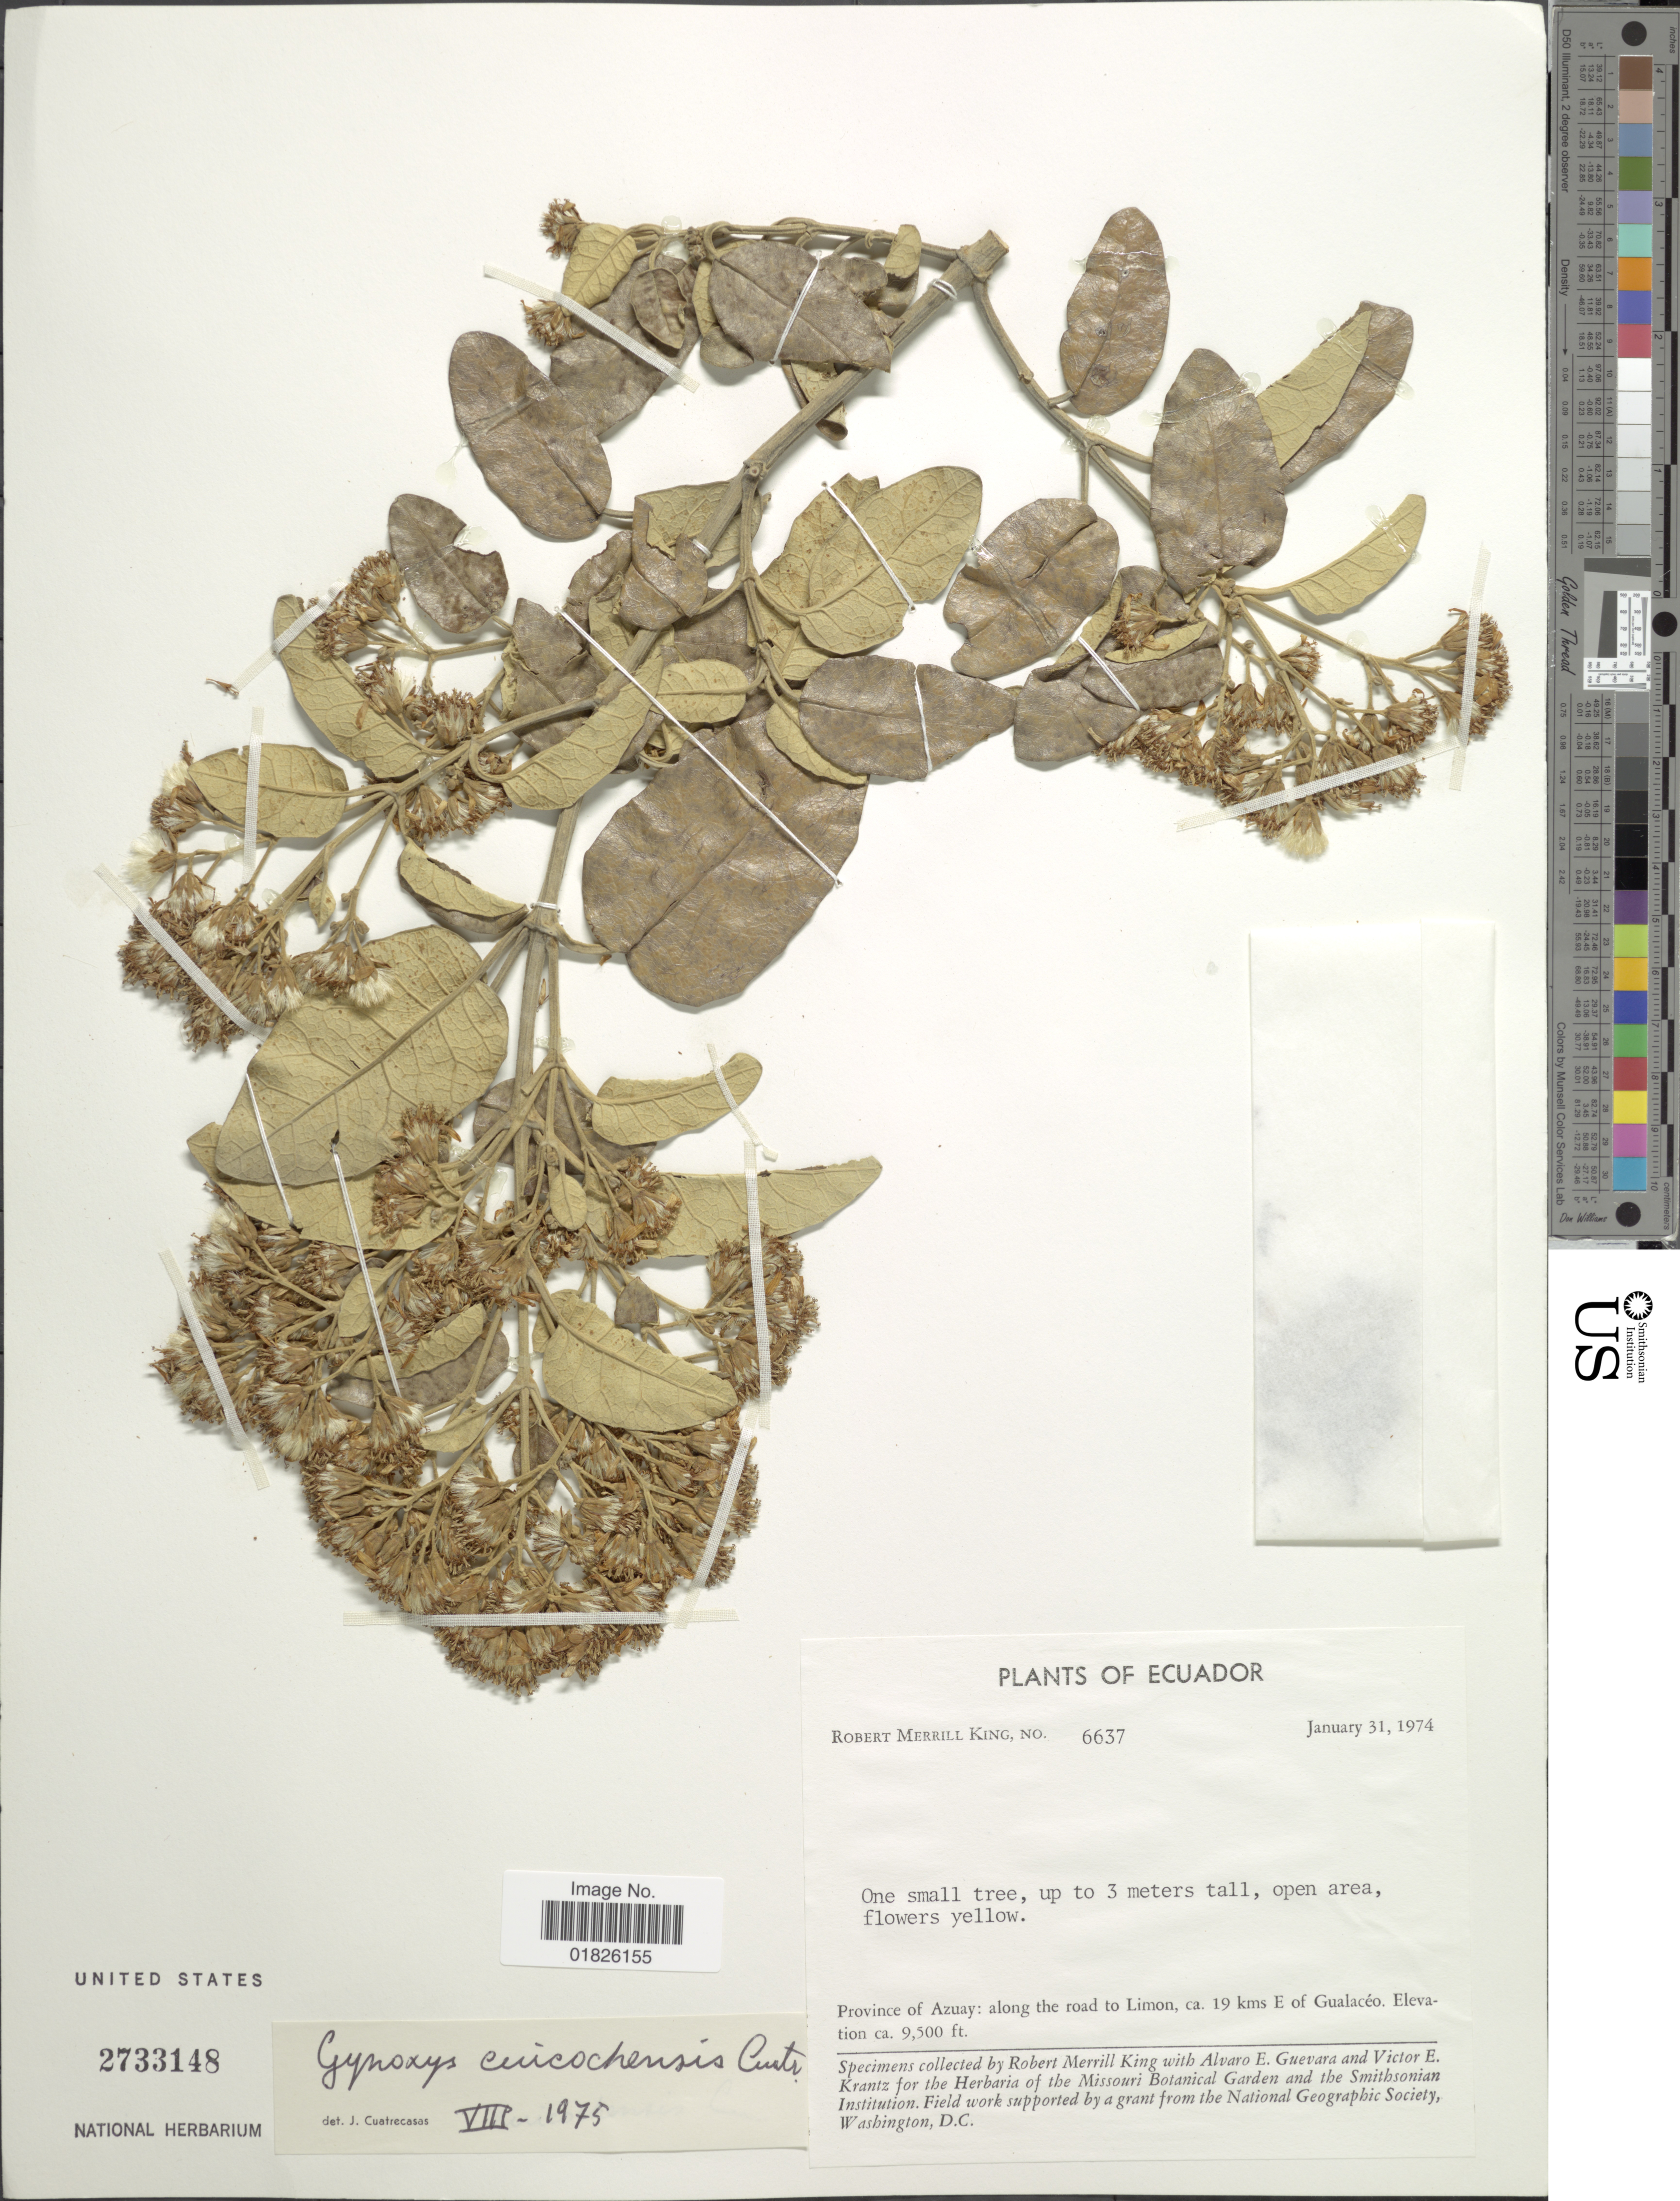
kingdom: Plantae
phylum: Tracheophyta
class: Magnoliopsida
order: Asterales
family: Asteraceae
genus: Gynoxys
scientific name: Gynoxys cuicochensis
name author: Cuatrec.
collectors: R. M. King, A. E. Guevara & V. Krantz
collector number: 6637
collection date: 1974-01-31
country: Ecuador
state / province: Azuay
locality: Along the road to Limon, ca. 19 kms E of Gualaceo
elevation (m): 2896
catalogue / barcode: US 2733148